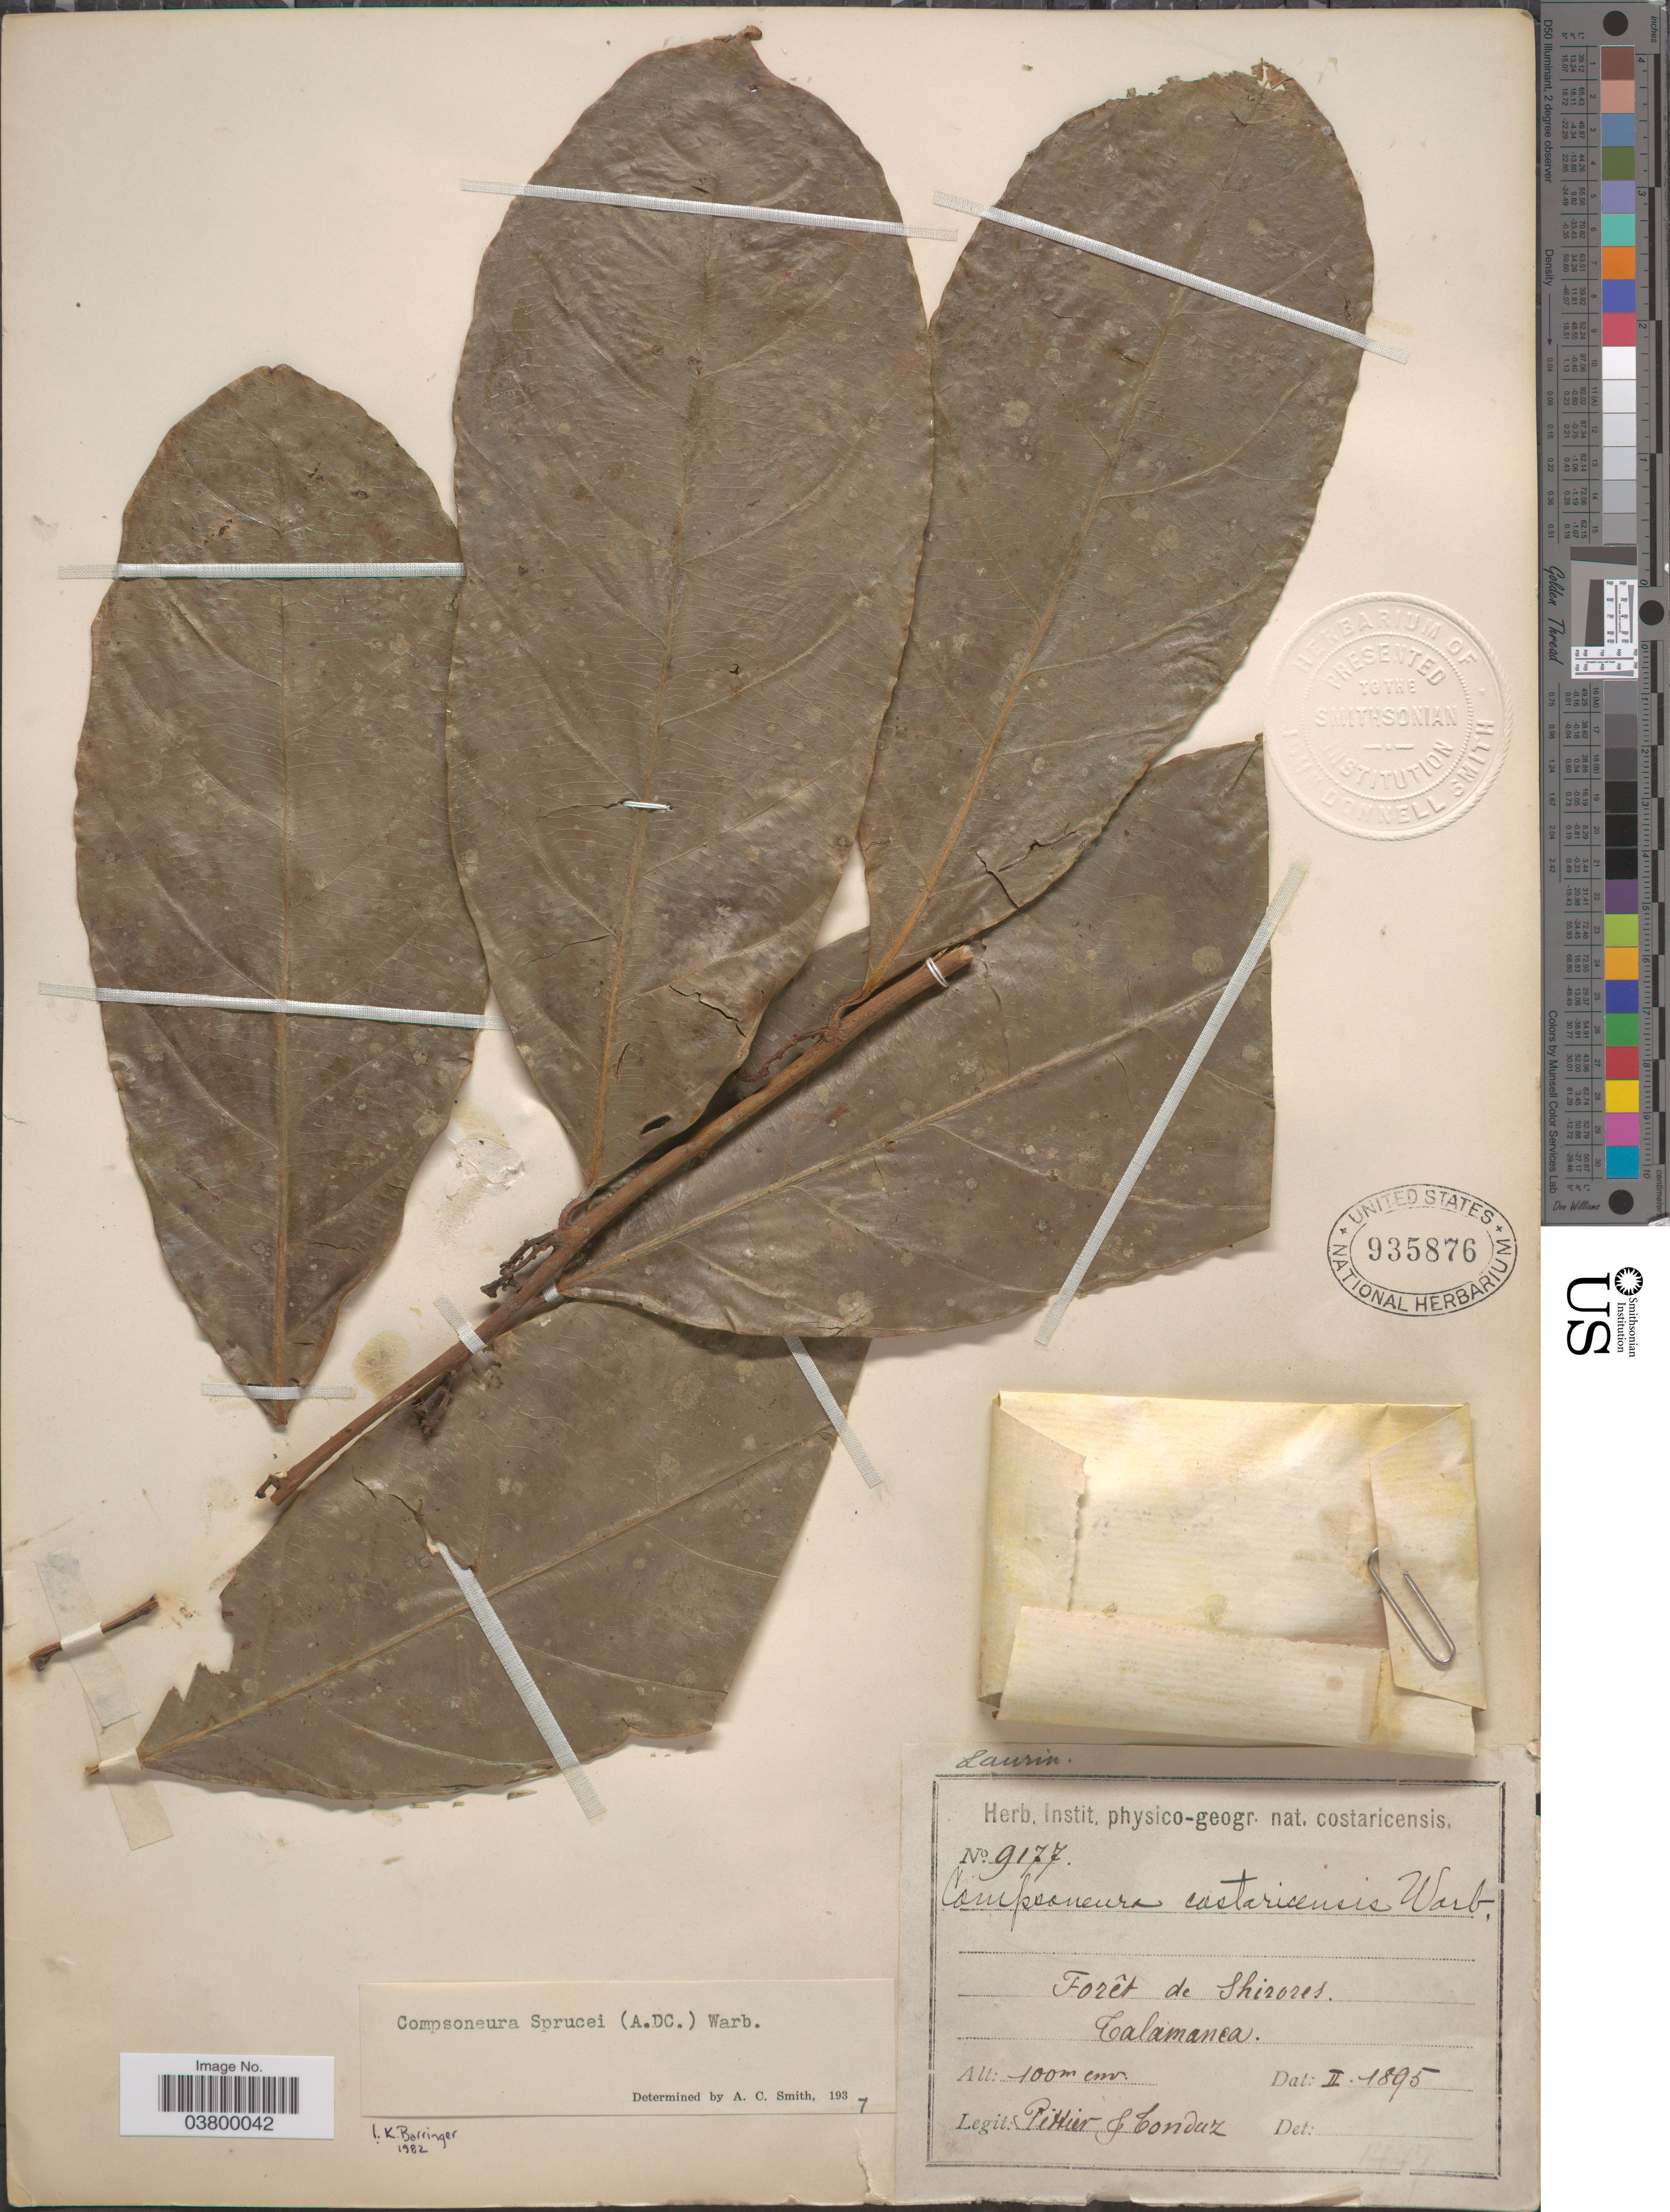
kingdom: Plantae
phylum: Tracheophyta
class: Magnoliopsida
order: Magnoliales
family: Myristicaceae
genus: Compsoneura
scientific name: Compsoneura sprucei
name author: (A. DC.) Warb.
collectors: Pittier, -- & Tonduz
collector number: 9177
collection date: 1895-02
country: Costa Rica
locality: Forêt de Shirores. Talamanca.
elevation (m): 100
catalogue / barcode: US 935876